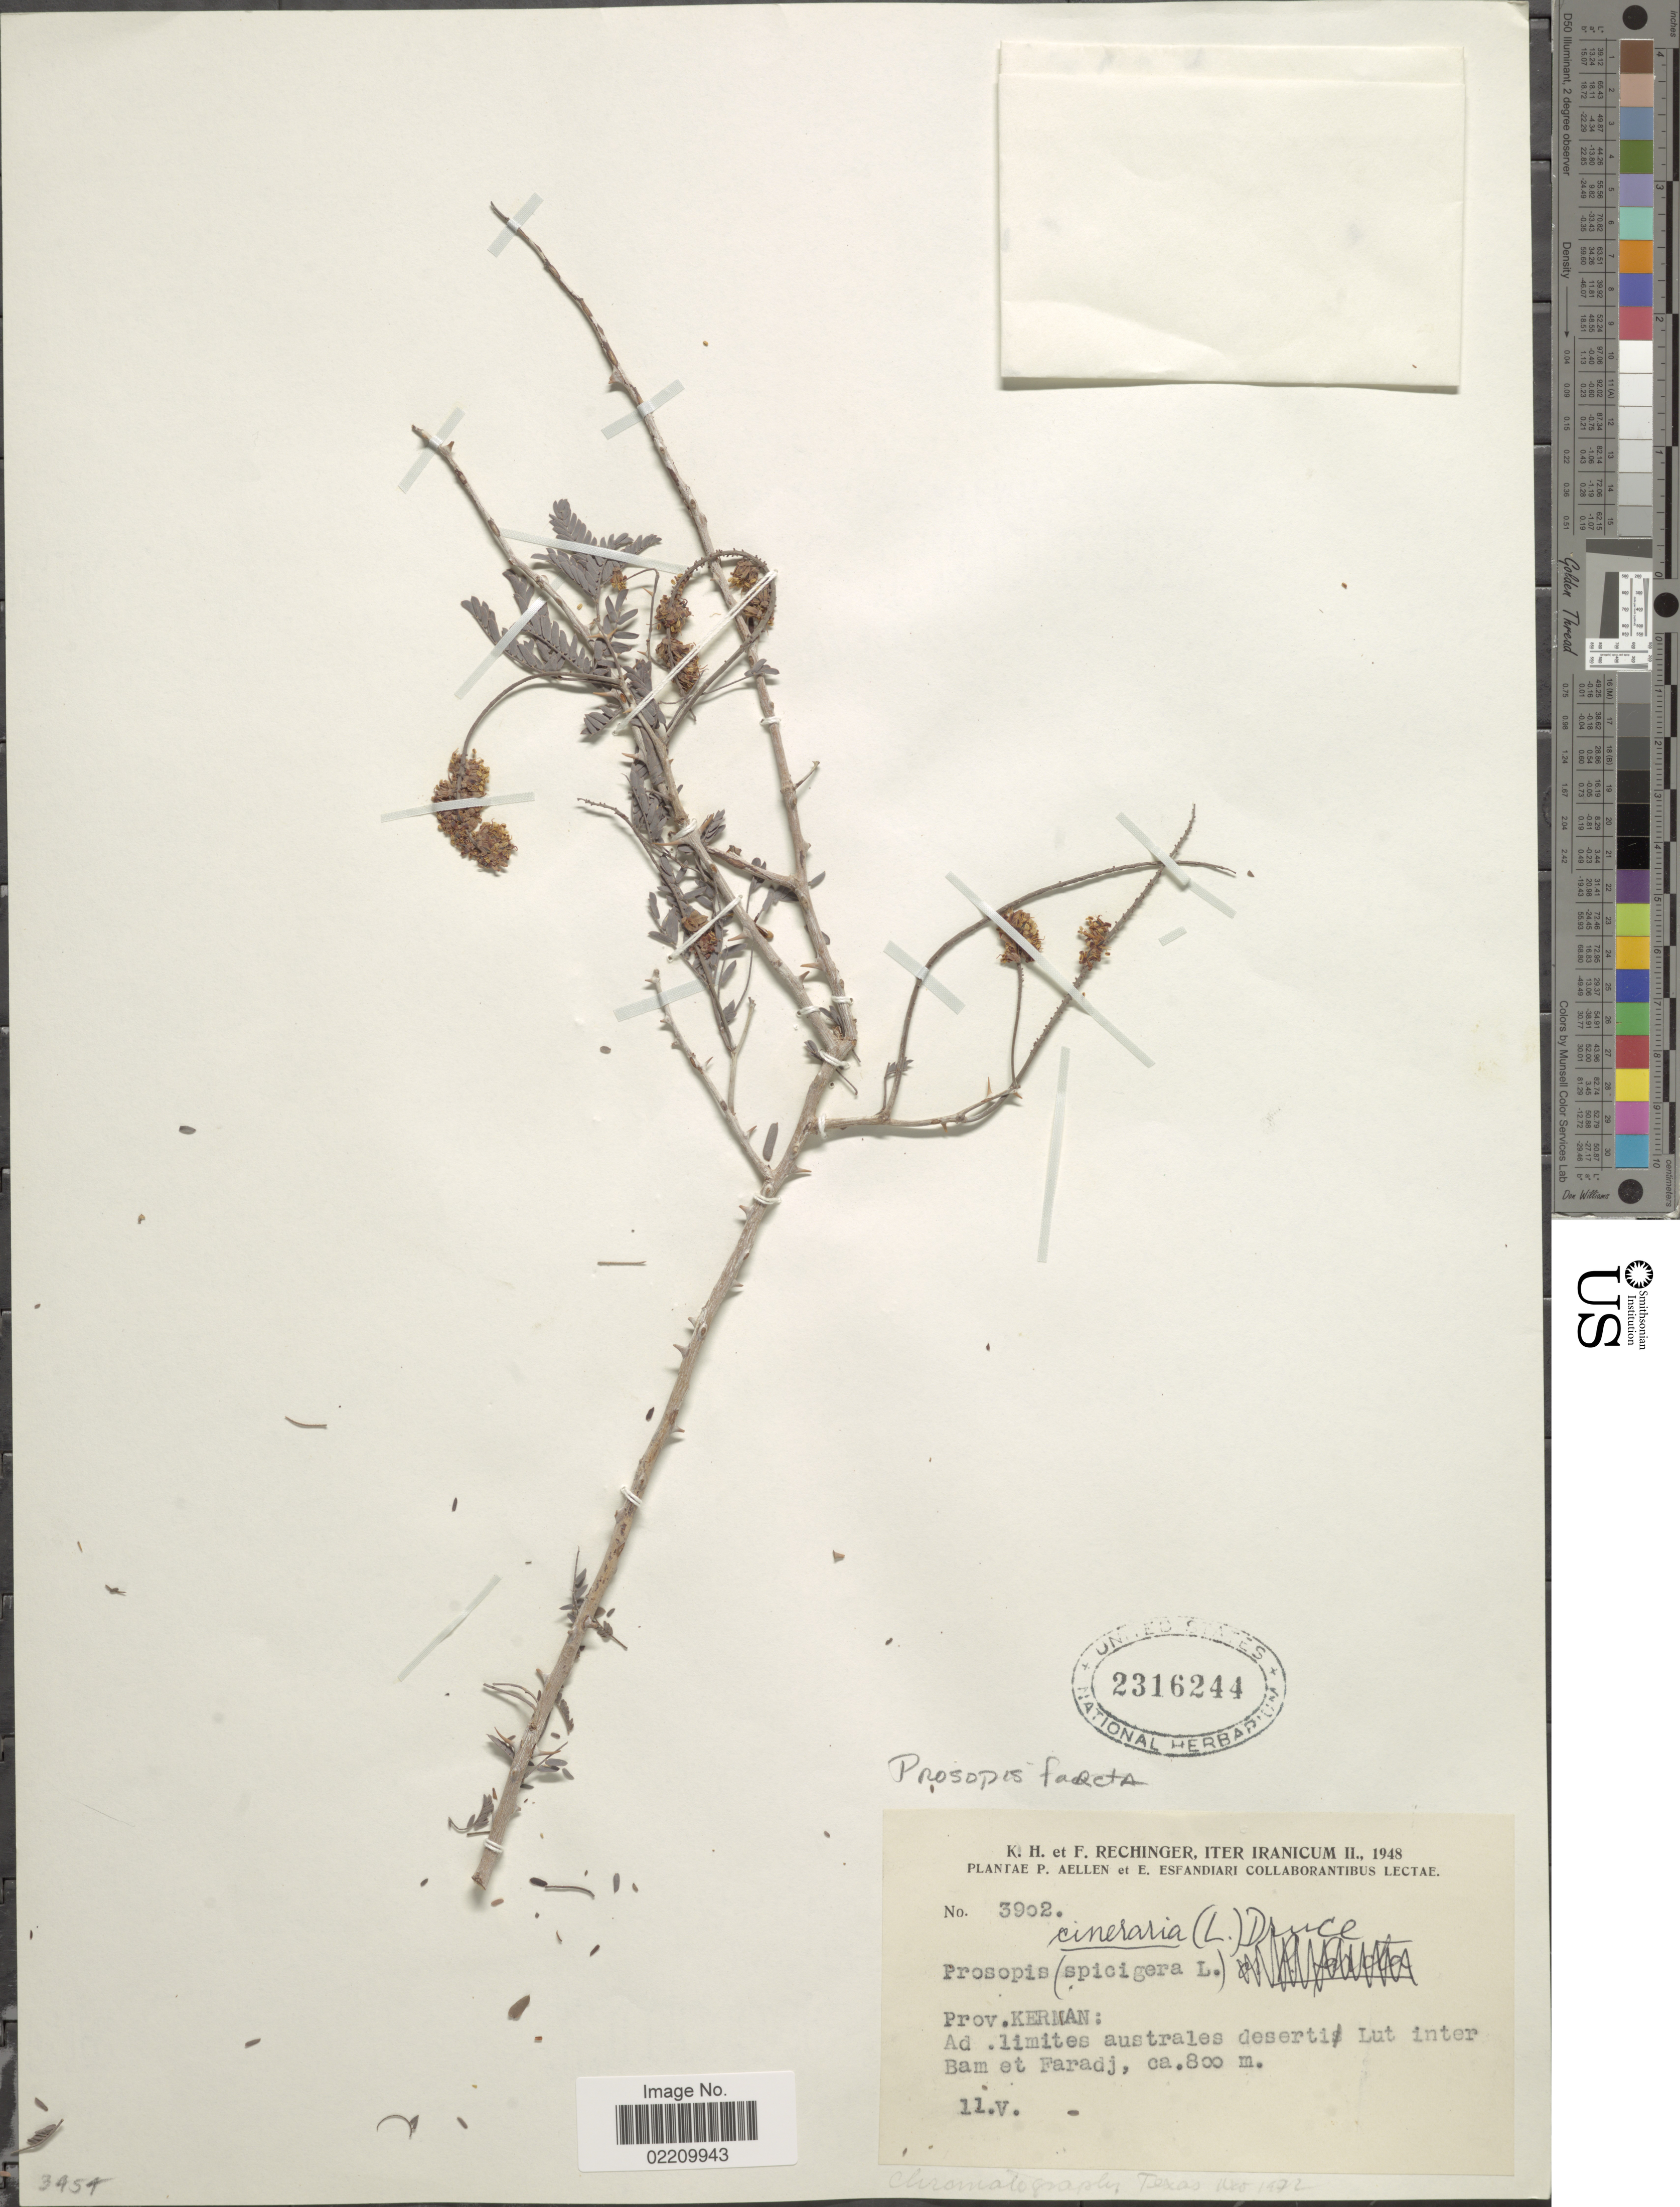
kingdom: Plantae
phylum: Tracheophyta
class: Magnoliopsida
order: Fabales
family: Fabaceae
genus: Prosopis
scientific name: Prosopis farcta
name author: (Banks & Sol.) J.F. Macbr.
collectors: K. H. Rechinger & F. Rechinger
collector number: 3902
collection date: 1948-05-11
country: Iran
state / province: Kerman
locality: Ad. limites australes deserti Lut inter Bam et Farandj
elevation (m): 800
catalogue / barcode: US 2316244